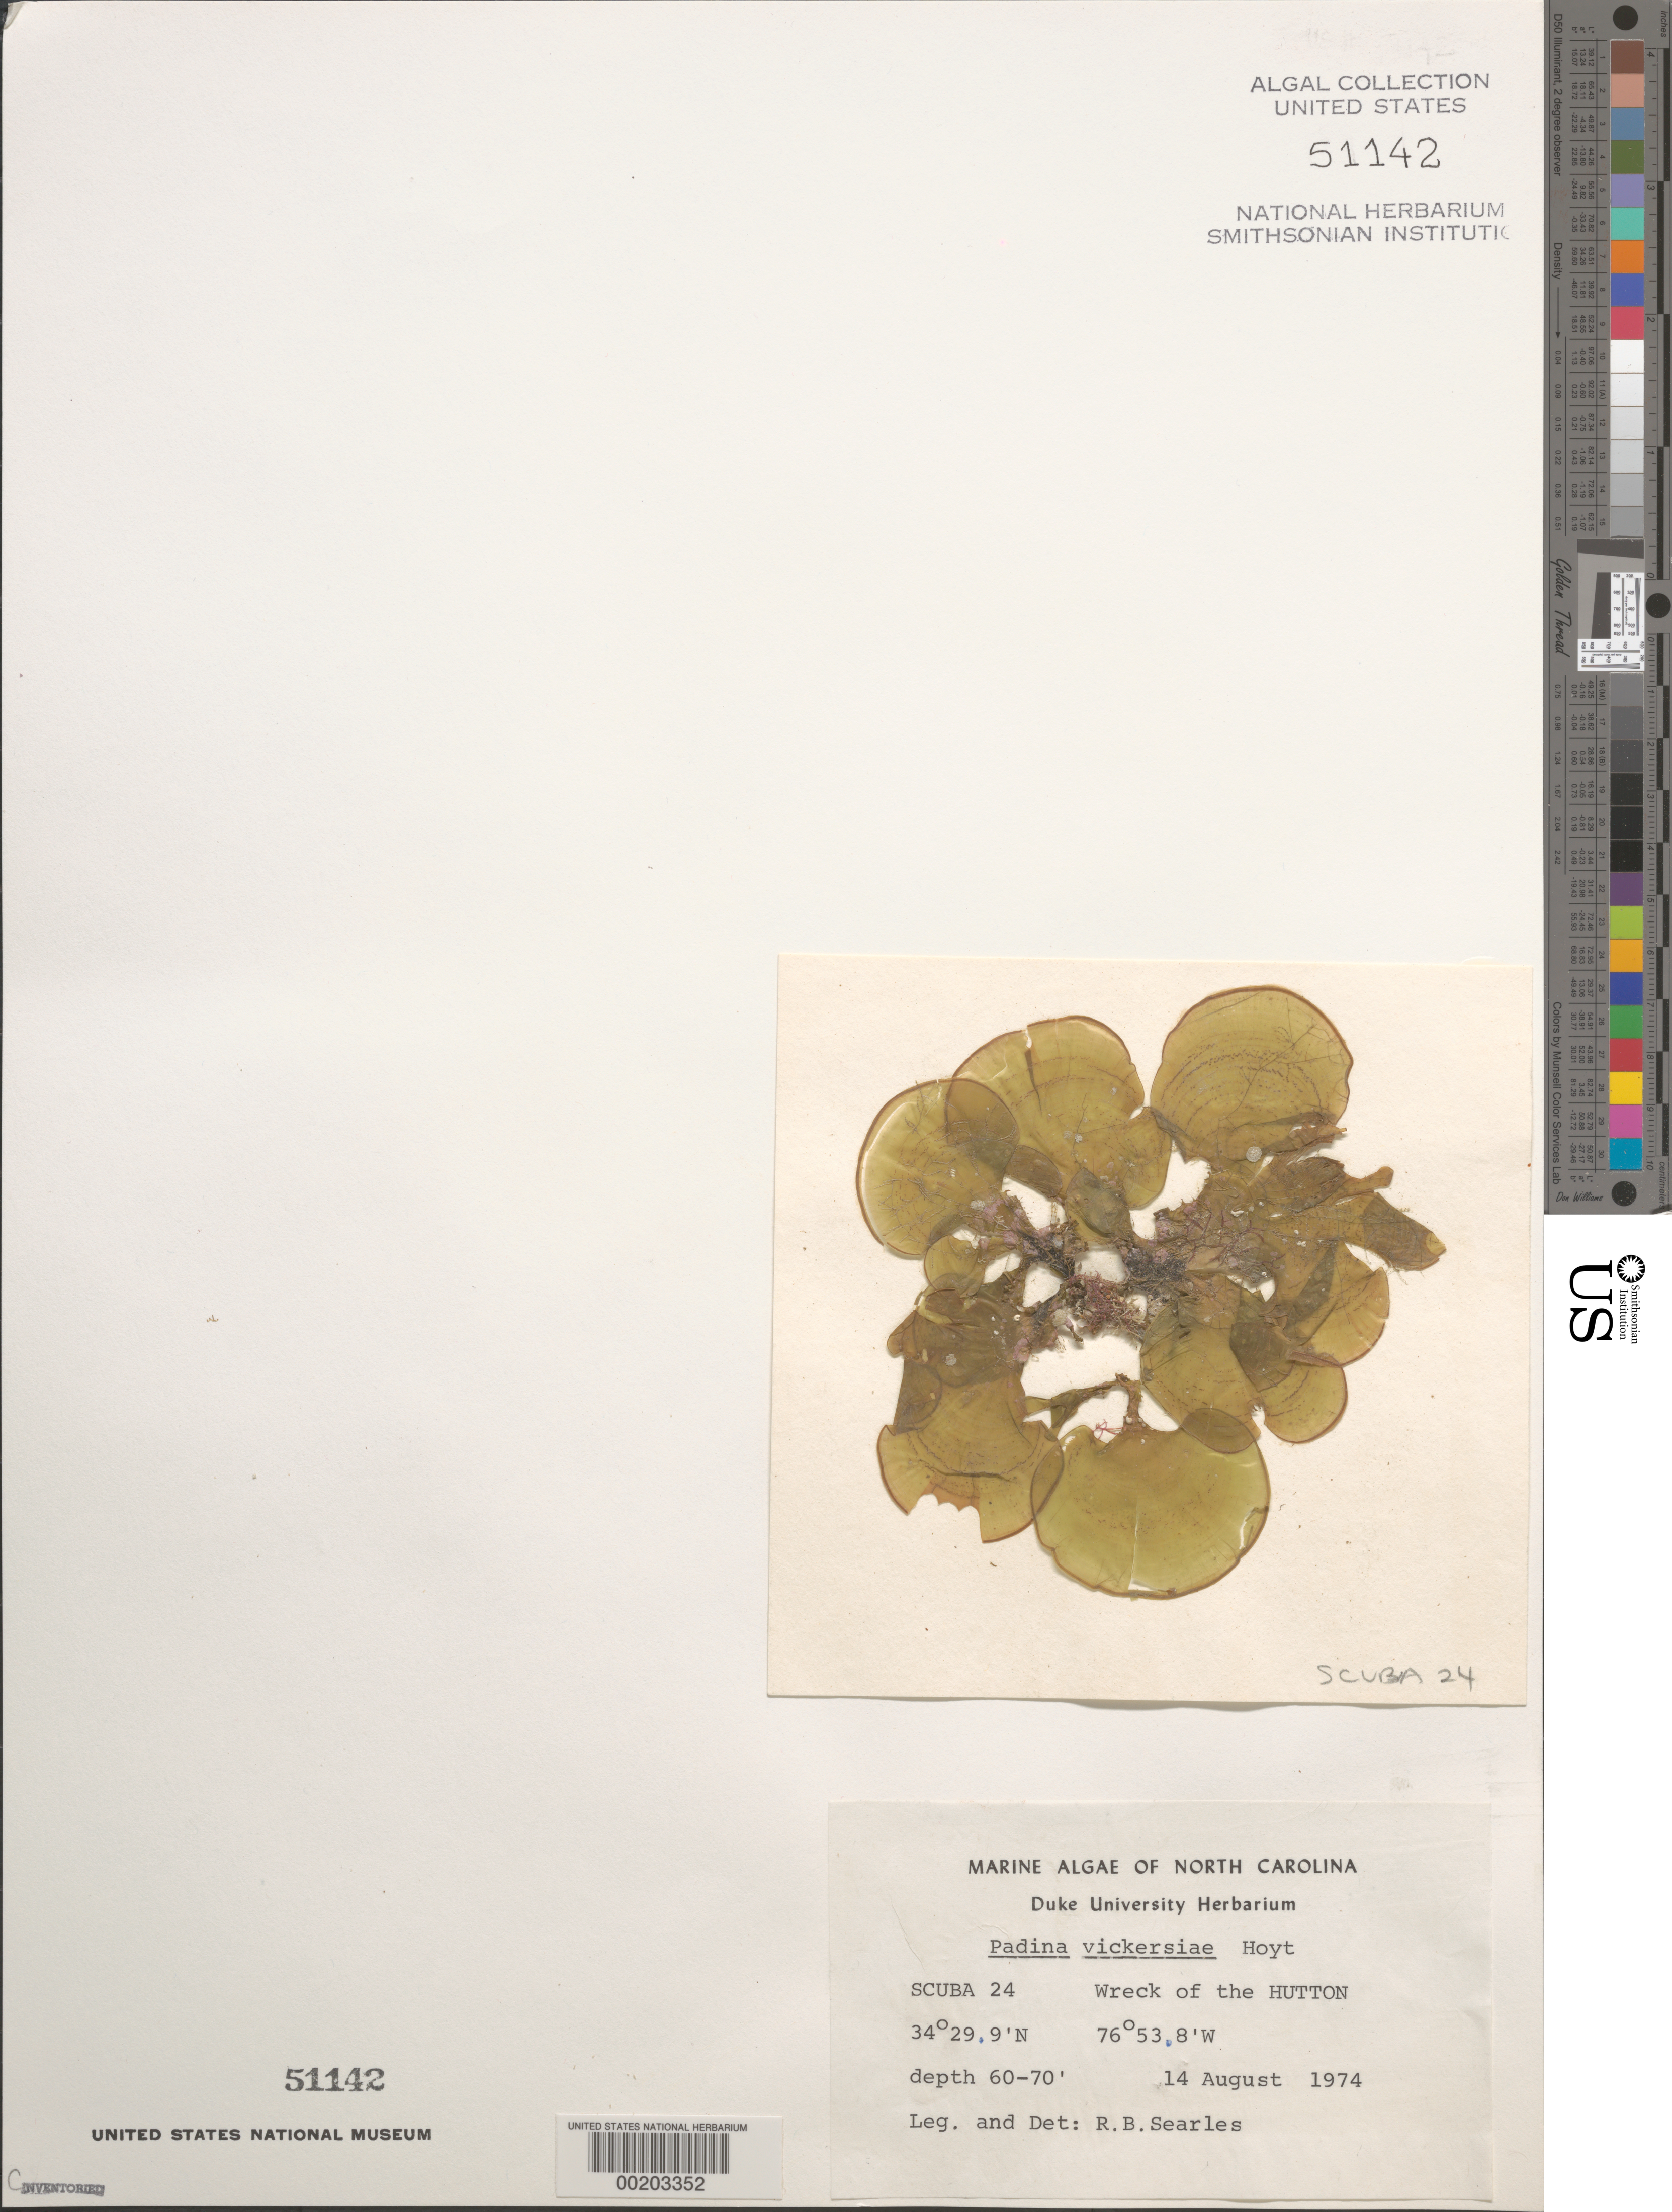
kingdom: Chromista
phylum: Ochrophyta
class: Phaeophyceae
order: Dictyotales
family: Dictyotaceae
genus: Padina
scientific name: Padina gymnospora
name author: (Kütz.) O.G. Sond.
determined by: Algae name updating Project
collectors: R. Searles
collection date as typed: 14 Aug 1974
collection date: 1974-08-14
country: United States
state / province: North Carolina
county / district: Carteret County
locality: Onslow Bay, north end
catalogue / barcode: US 51142